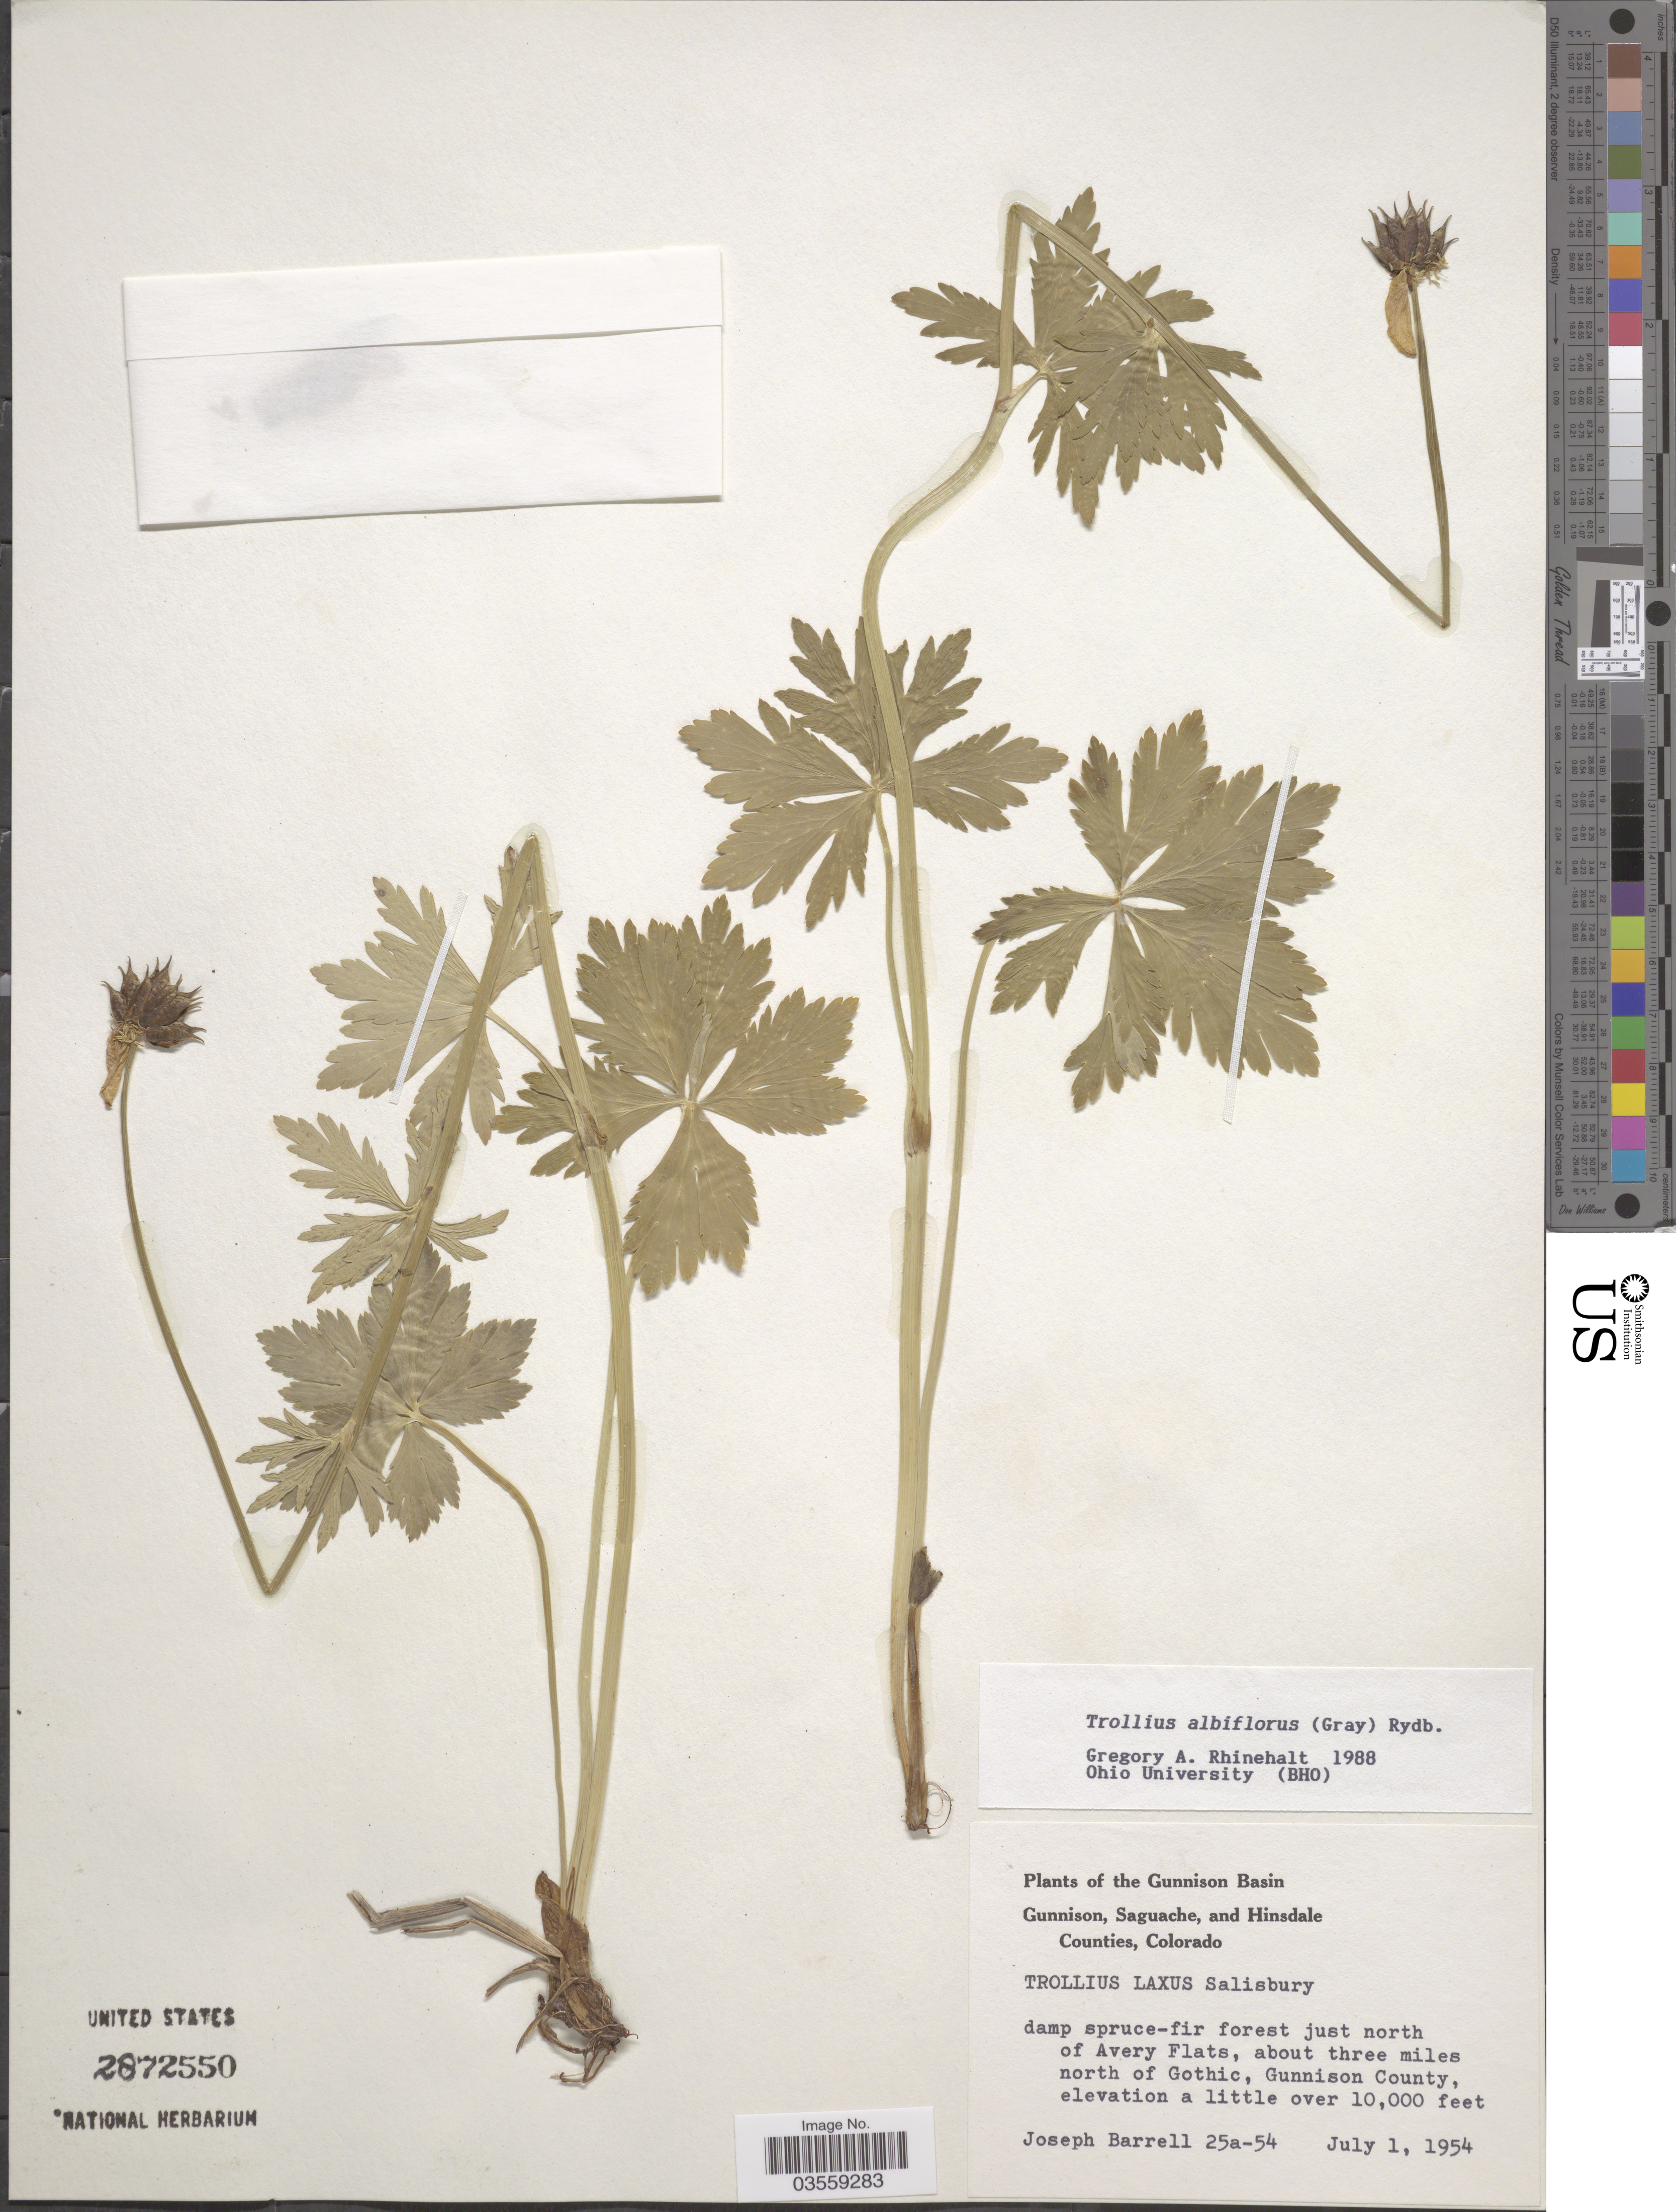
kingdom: Plantae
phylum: Tracheophyta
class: Magnoliopsida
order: Ranunculales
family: Ranunculaceae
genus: Trollius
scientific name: Trollius albiflorus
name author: (A. Gray) Rydb.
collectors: J. Barrell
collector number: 25a-54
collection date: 1954-07-01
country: United States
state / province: Colorado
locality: The Gunnison Basin. Just north of Avery Flats, about three miles north of Gothic, Gunnison County.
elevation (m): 3048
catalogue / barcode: US 2872550